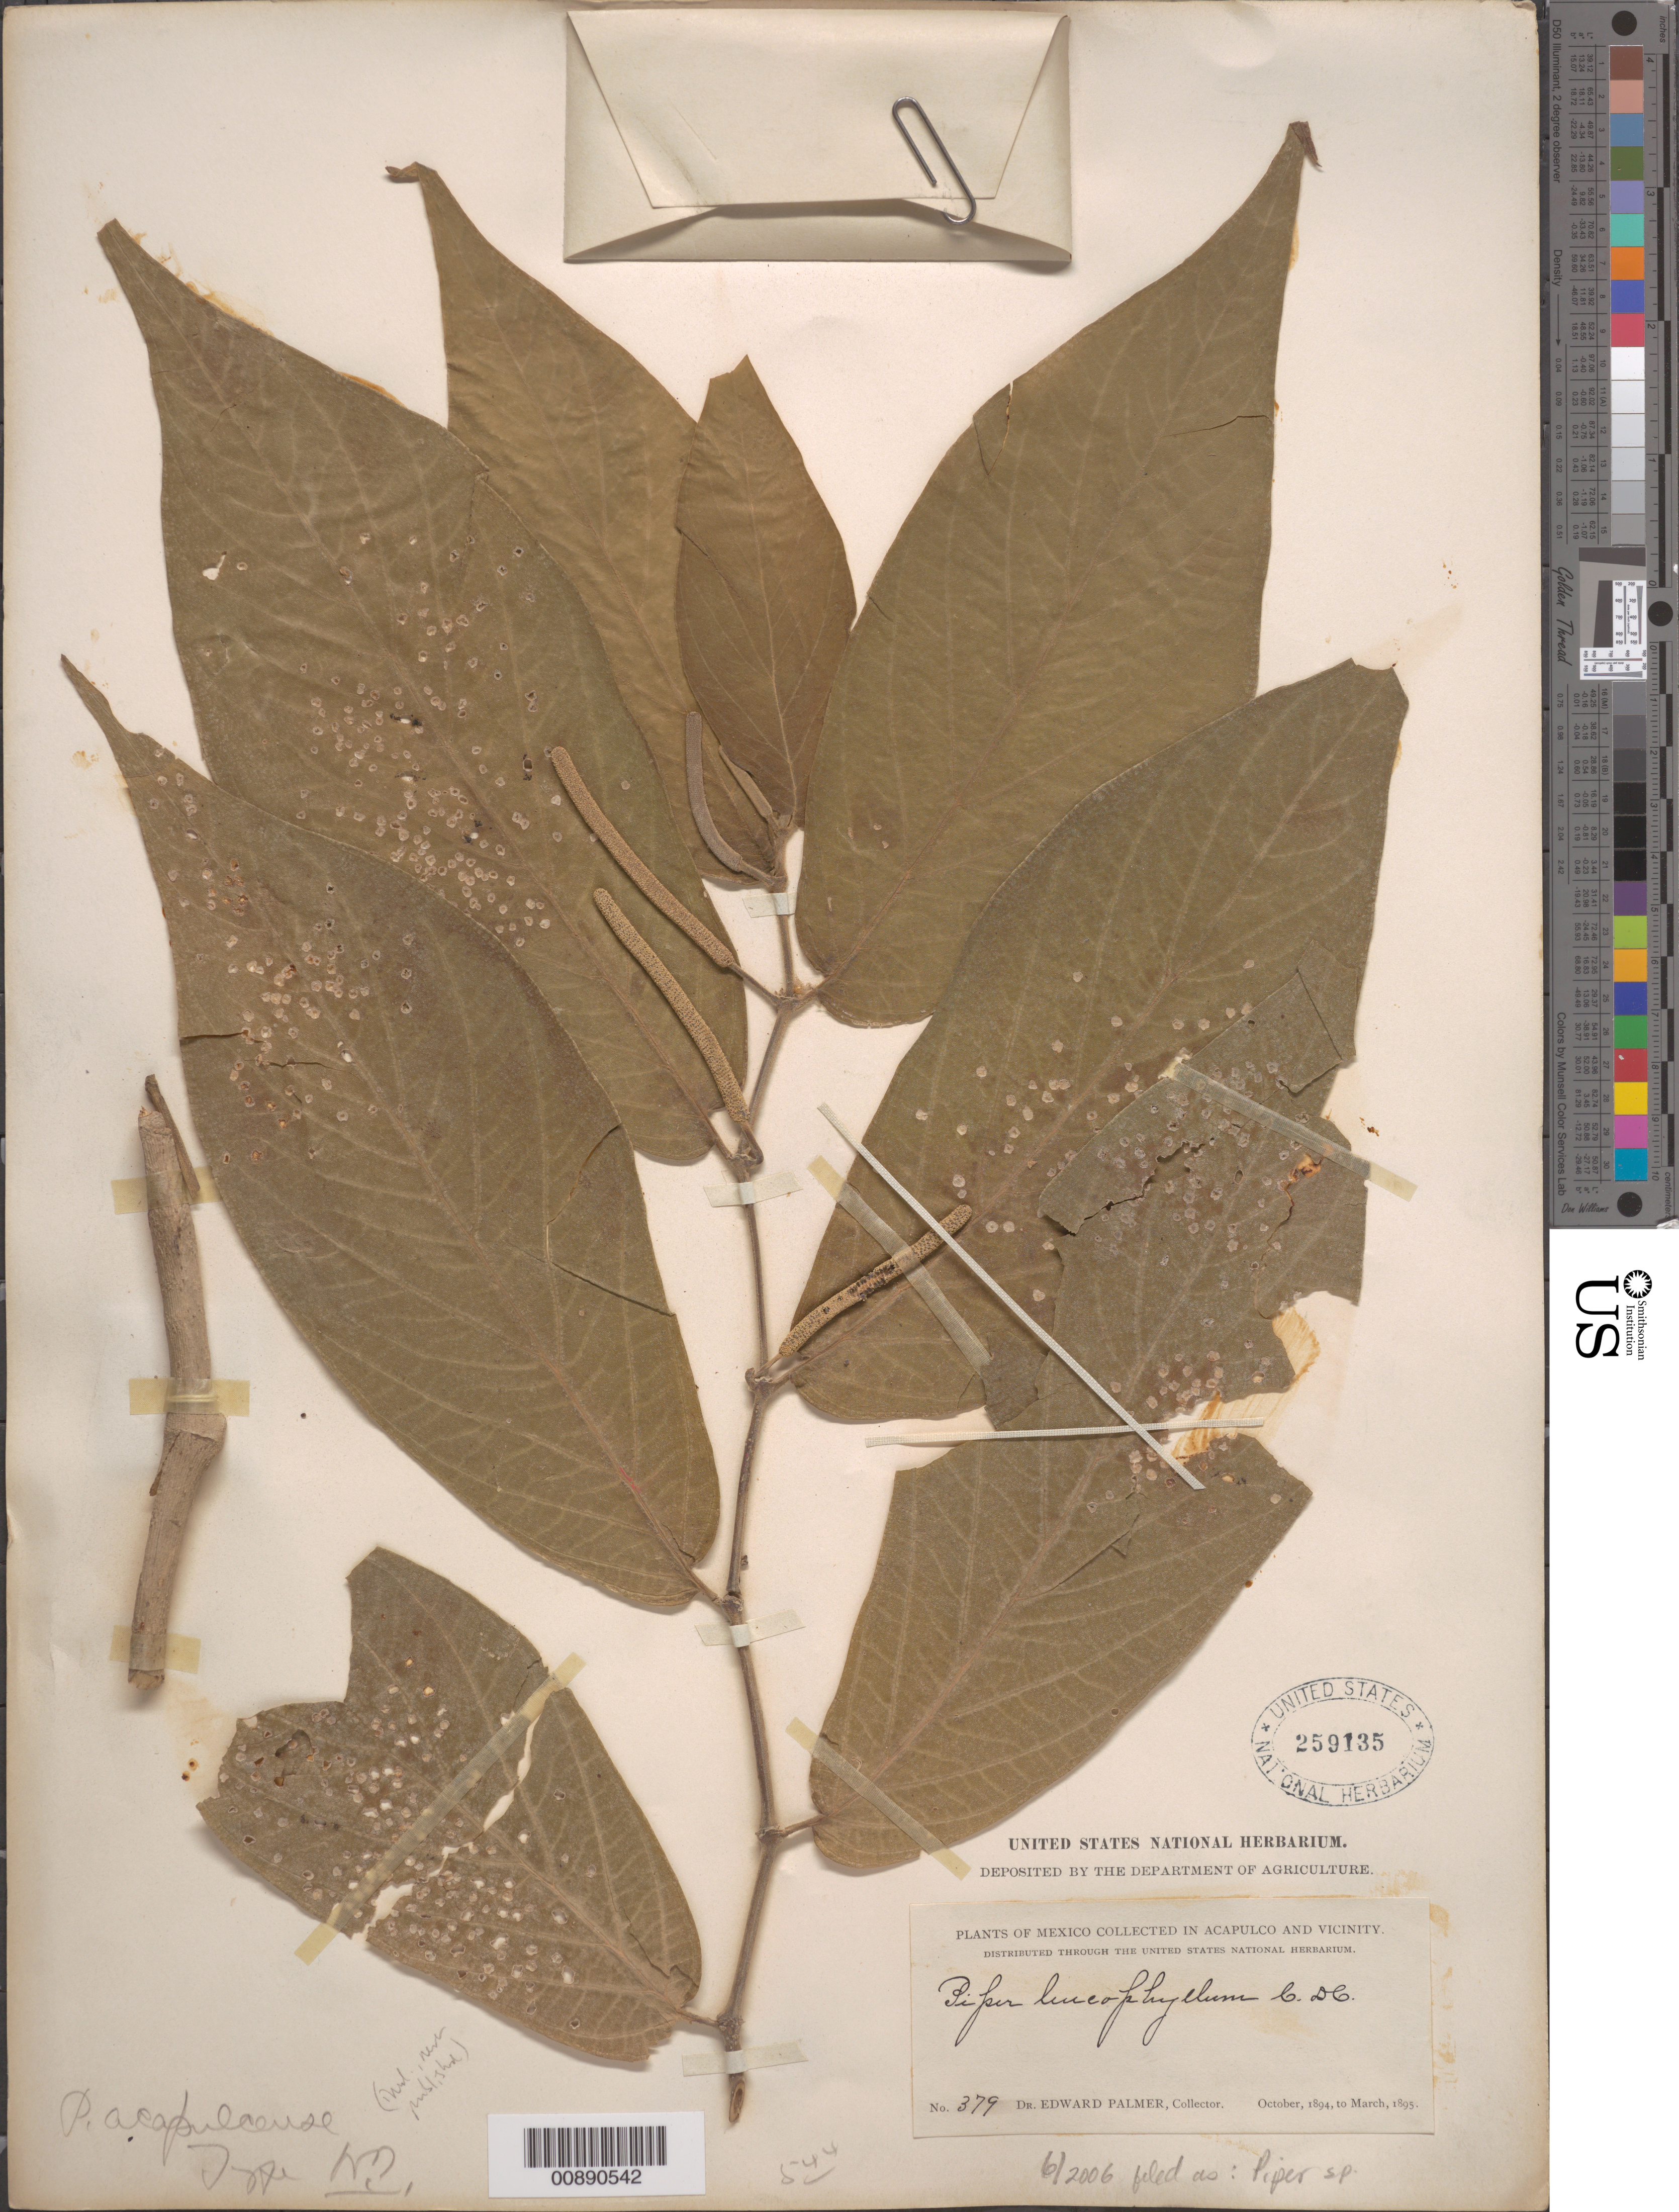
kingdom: Plantae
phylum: Tracheophyta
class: Magnoliopsida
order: Piperales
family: Piperaceae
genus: Piper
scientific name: Piper sp.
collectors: E. Palmer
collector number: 379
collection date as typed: Oct 1894 to -- Mar 1895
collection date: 1894-10/1895-03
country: Mexico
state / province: Guerrero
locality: Acapulco, Guerrero and vicinity.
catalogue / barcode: US 259135